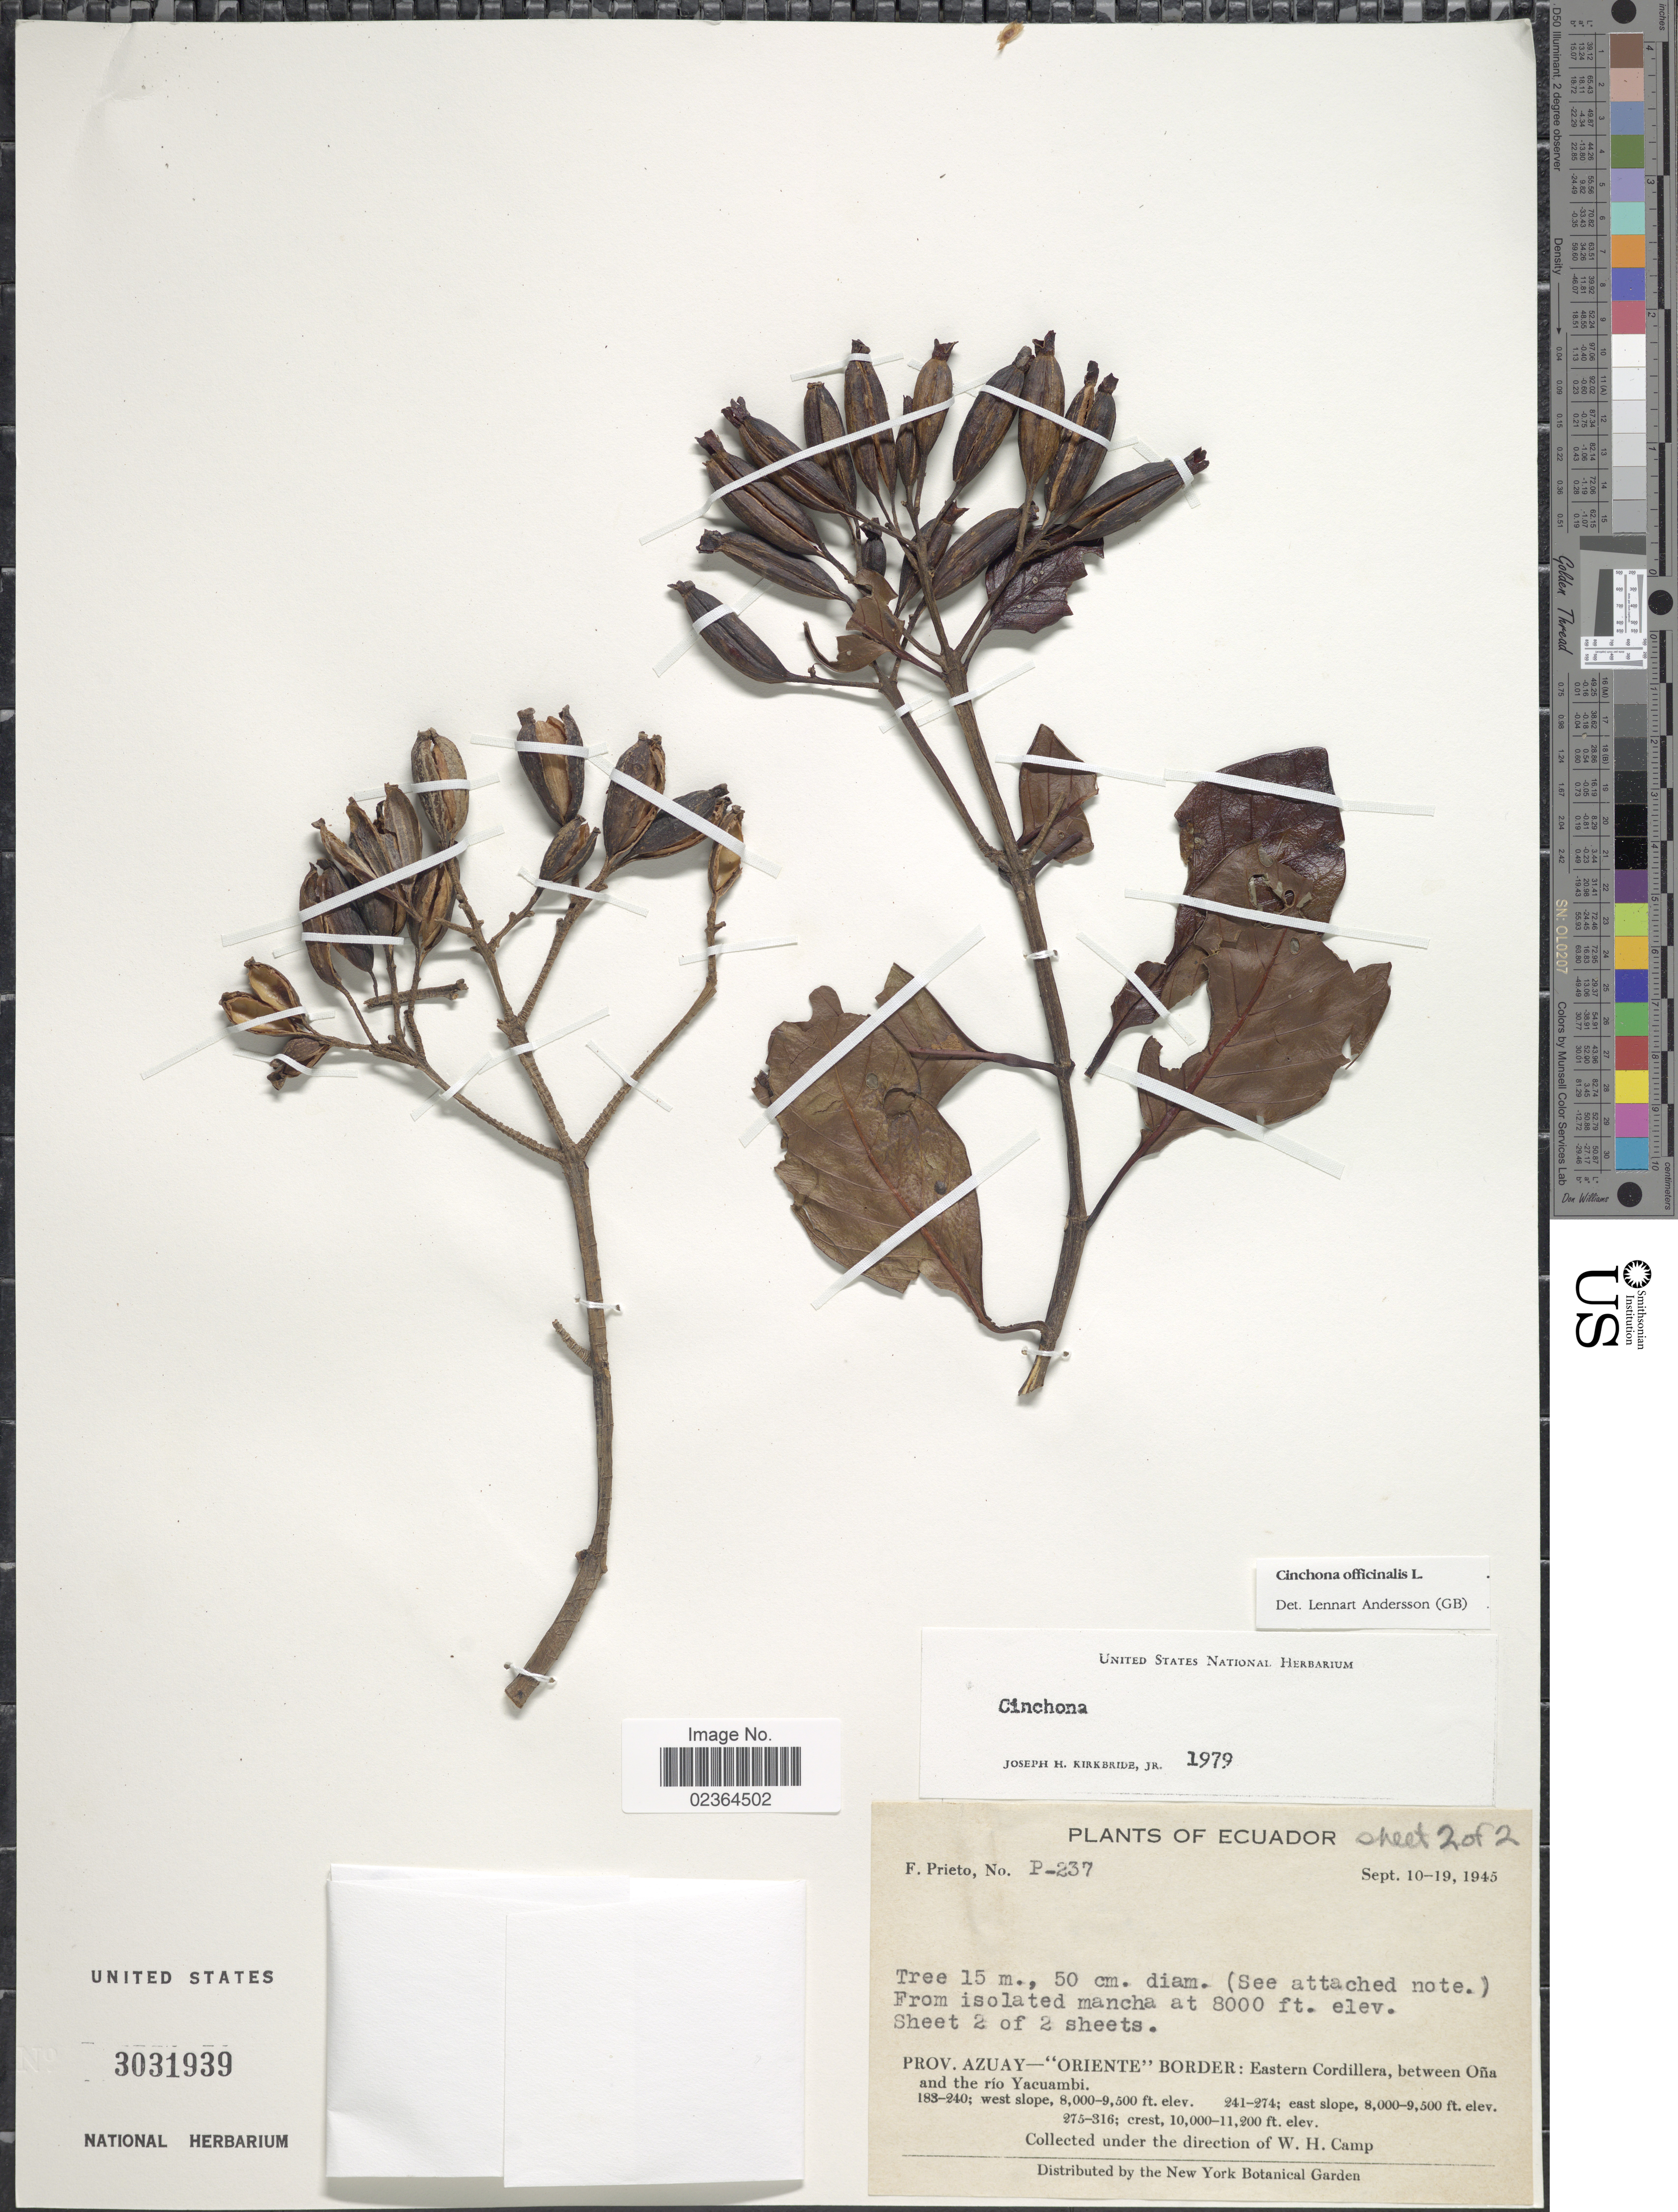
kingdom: Plantae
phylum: Tracheophyta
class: Magnoliopsida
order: Gentianales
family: Rubiaceae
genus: Cinchona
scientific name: Cinchona officinalis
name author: L.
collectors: F. Prieto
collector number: P-237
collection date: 1945-09-10/1945-09-19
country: Ecuador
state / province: Azuay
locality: Prov. Azuay Oriente Border: Eastern Cordillera, between Ona and the rio Yacuambi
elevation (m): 2438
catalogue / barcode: US 3031939